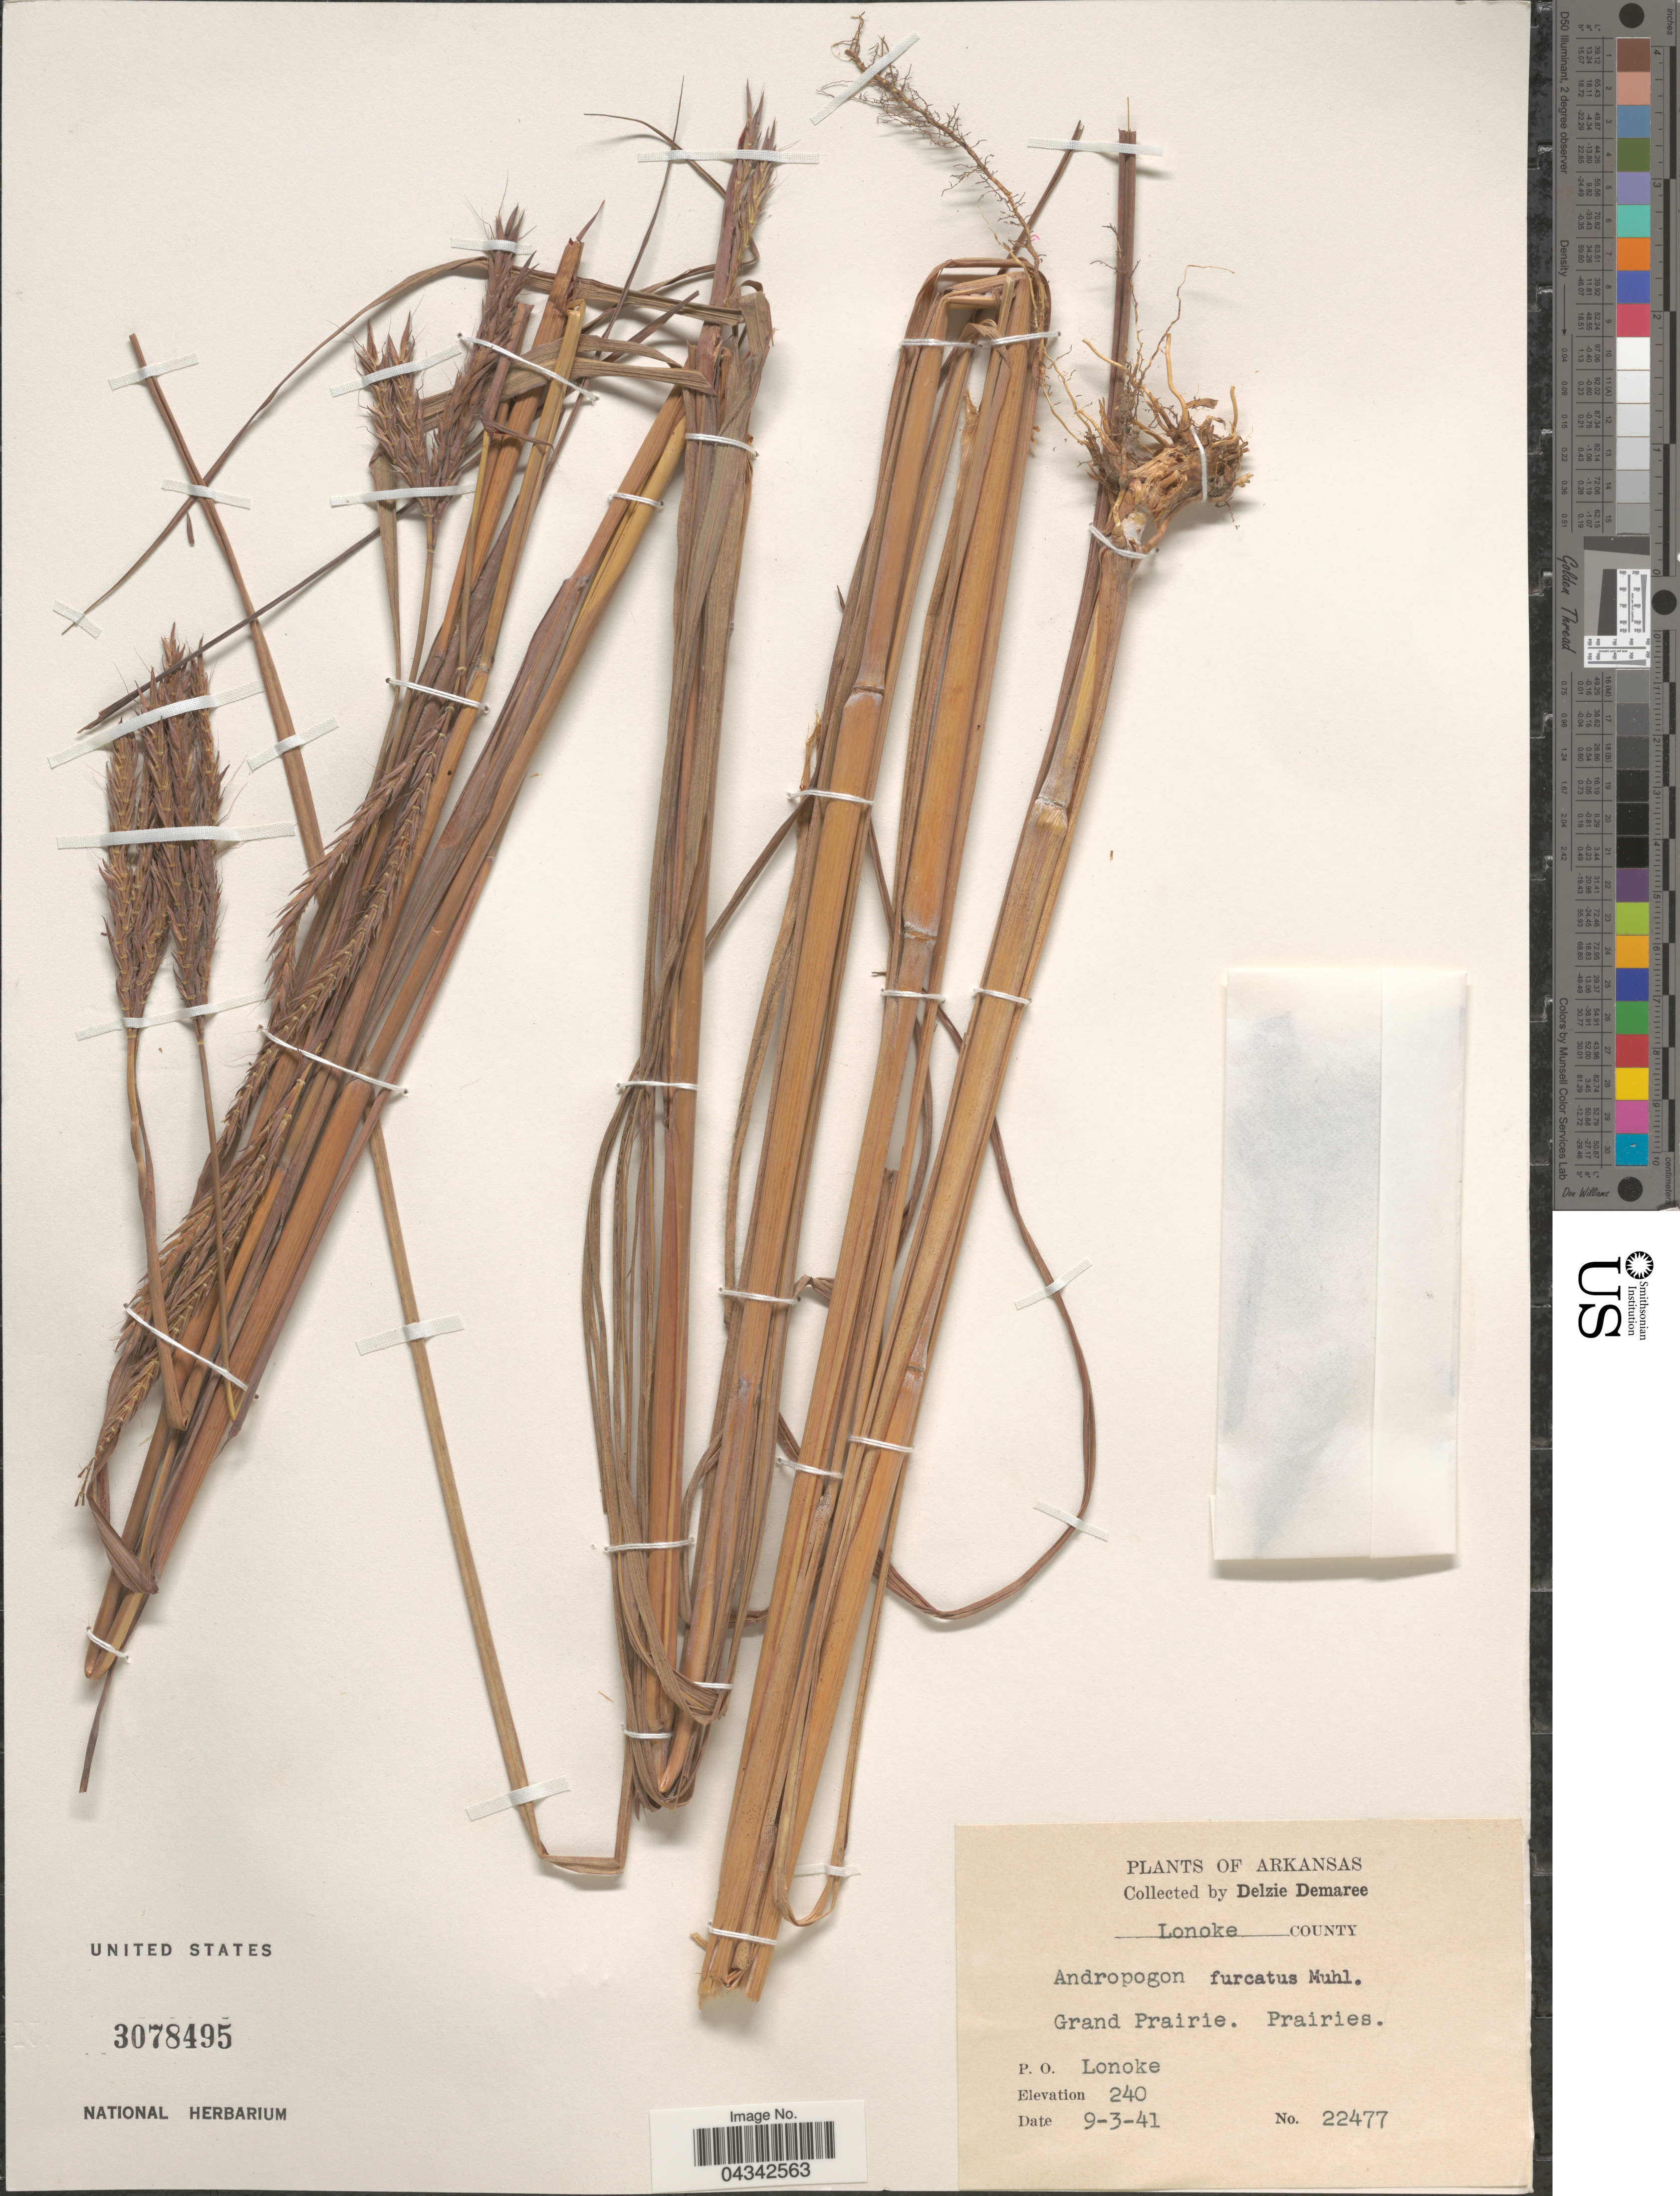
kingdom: Plantae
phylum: Tracheophyta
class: Liliopsida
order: Poales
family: Poaceae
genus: Andropogon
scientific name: Andropogon gerardii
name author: Vitman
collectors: D. Demaree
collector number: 22477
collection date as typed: Transcribed d/m/y: 3/9/41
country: United States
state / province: Arkansas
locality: Lonoke County. Grand Prairie. P. O. Lonoke.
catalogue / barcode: US 3078495